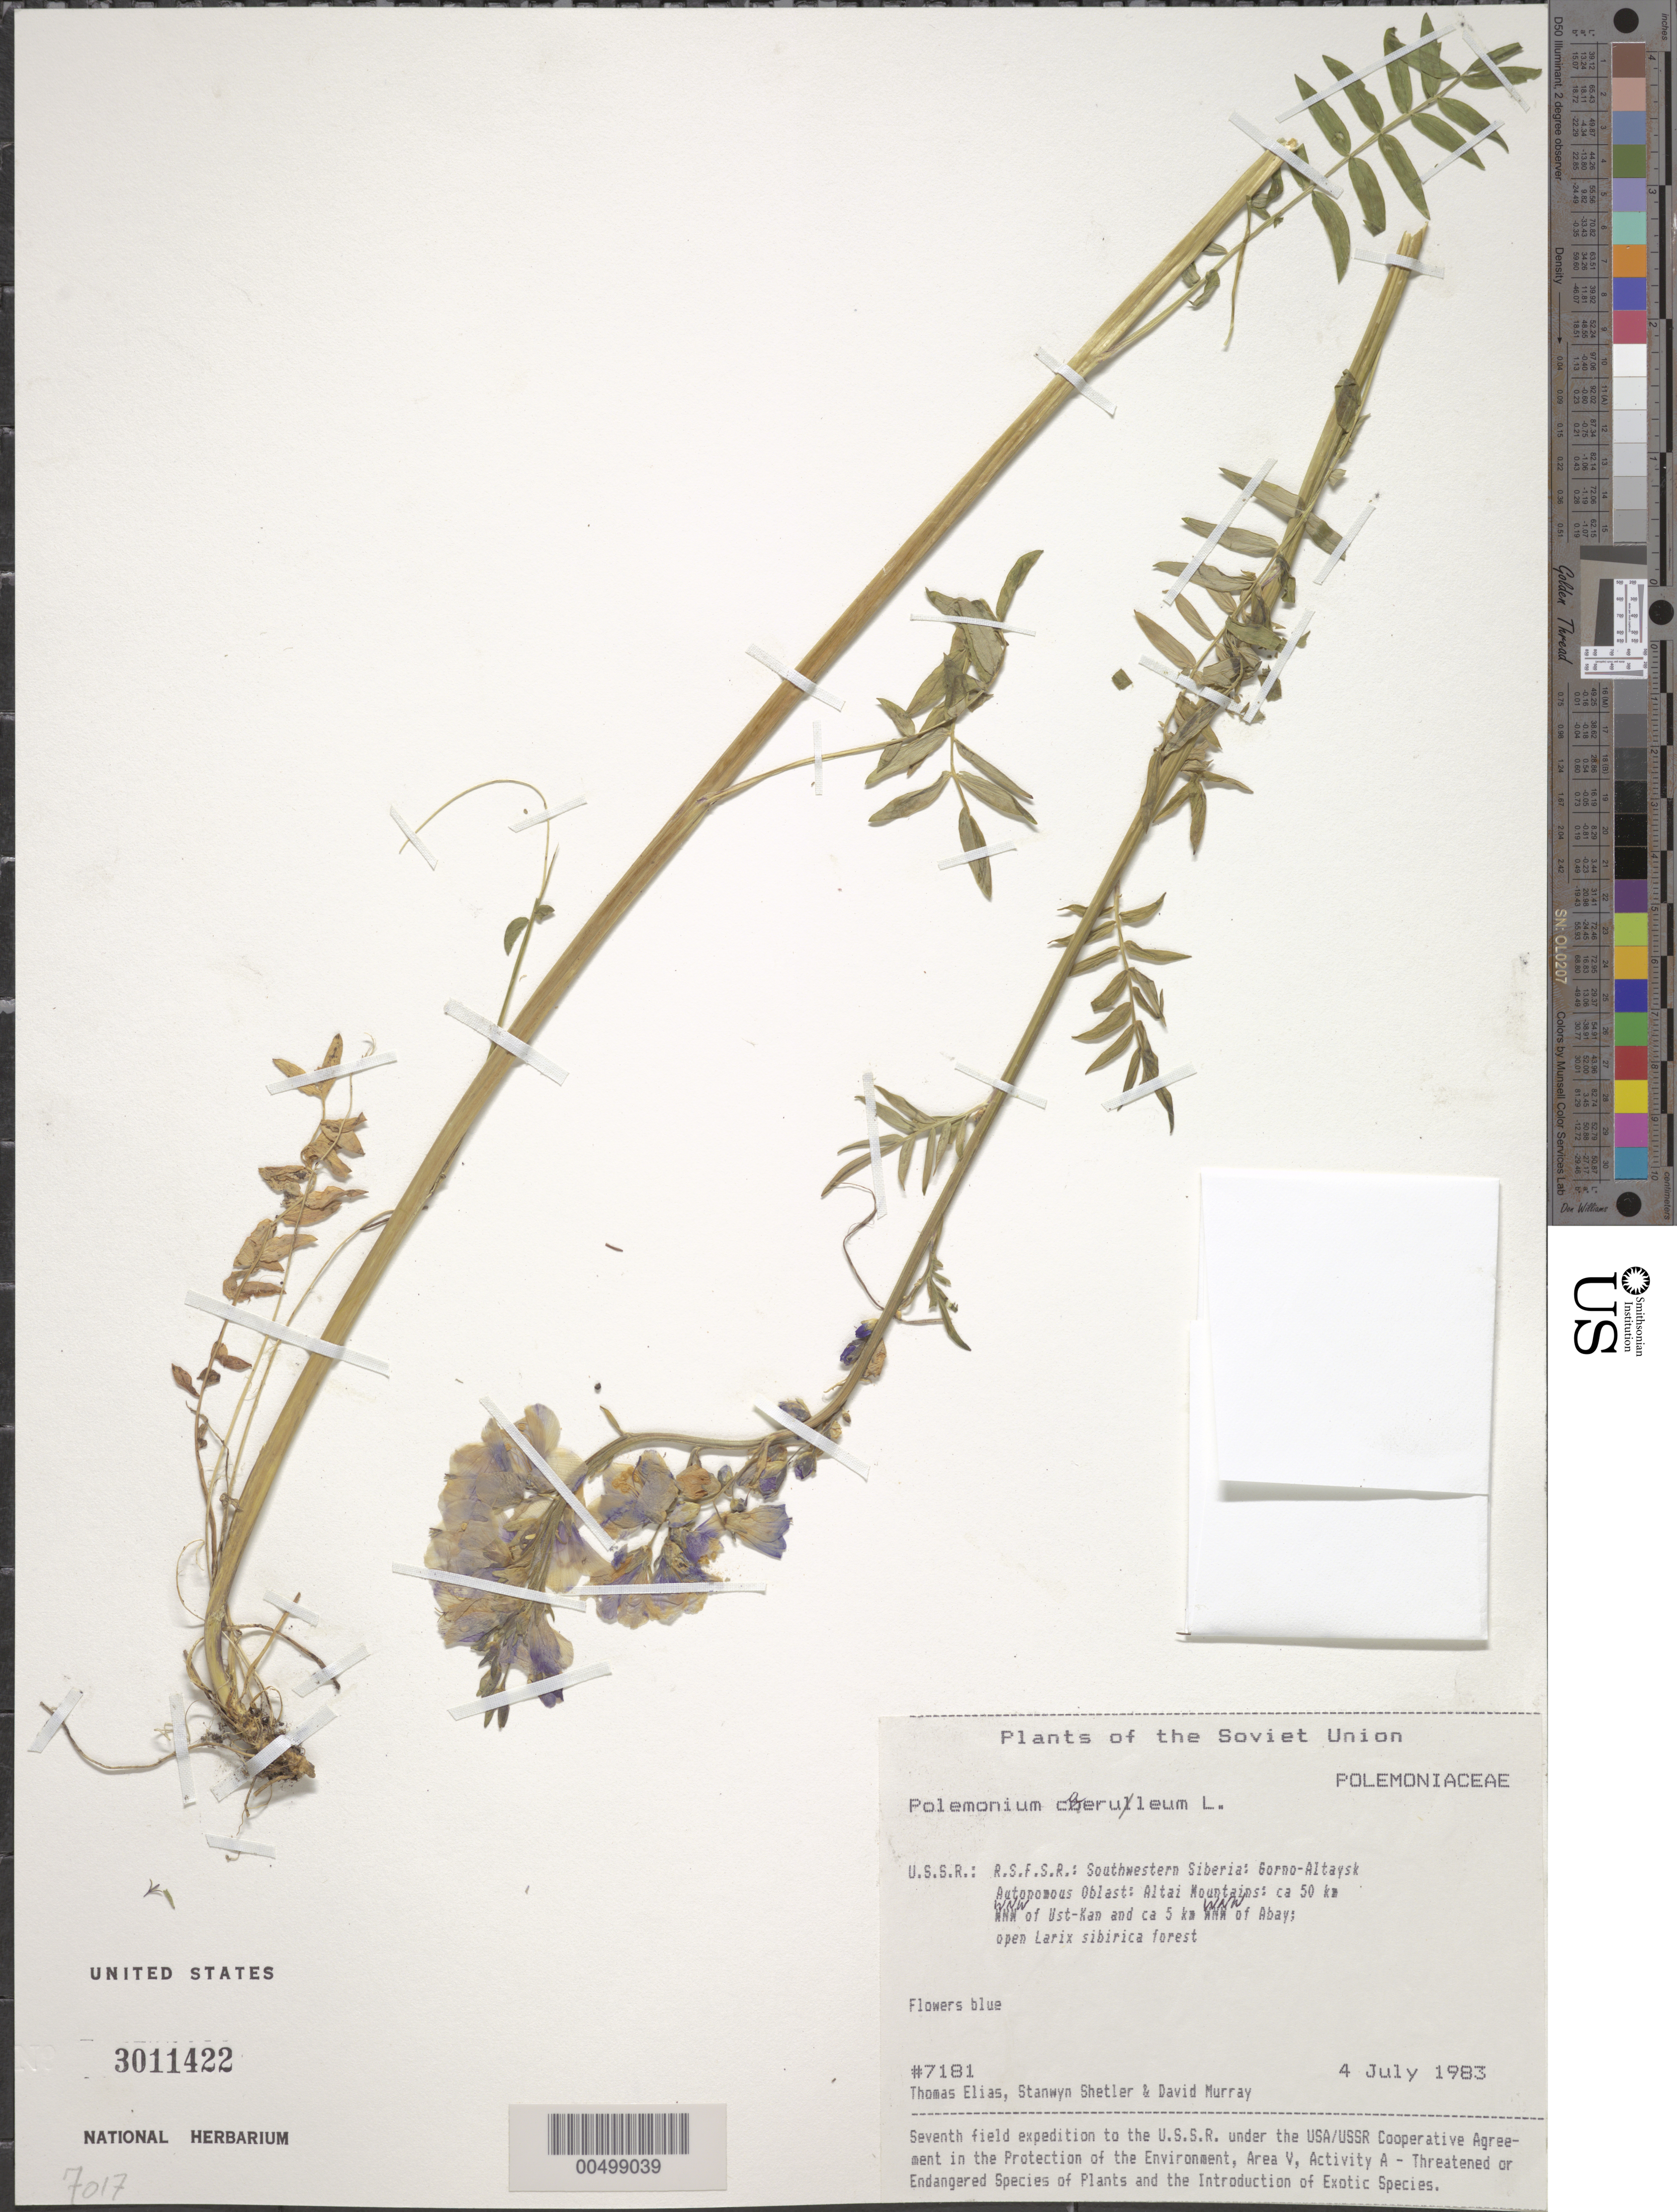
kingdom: Plantae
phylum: Tracheophyta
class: Magnoliopsida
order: Ericales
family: Polemoniaceae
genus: Polemonium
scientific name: Polemonium caeruleum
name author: L.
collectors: T. Elias, S. Shetler & D. F. Murray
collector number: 7181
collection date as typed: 04 Jul 1983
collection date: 1983-07-04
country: Russian Federation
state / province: Altai Republic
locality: Altai Mountains, ca. 50 km WNW of Ust-Kan and ca. 5 km WNW of Abay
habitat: open Larix sibirica forest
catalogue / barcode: US 3011422